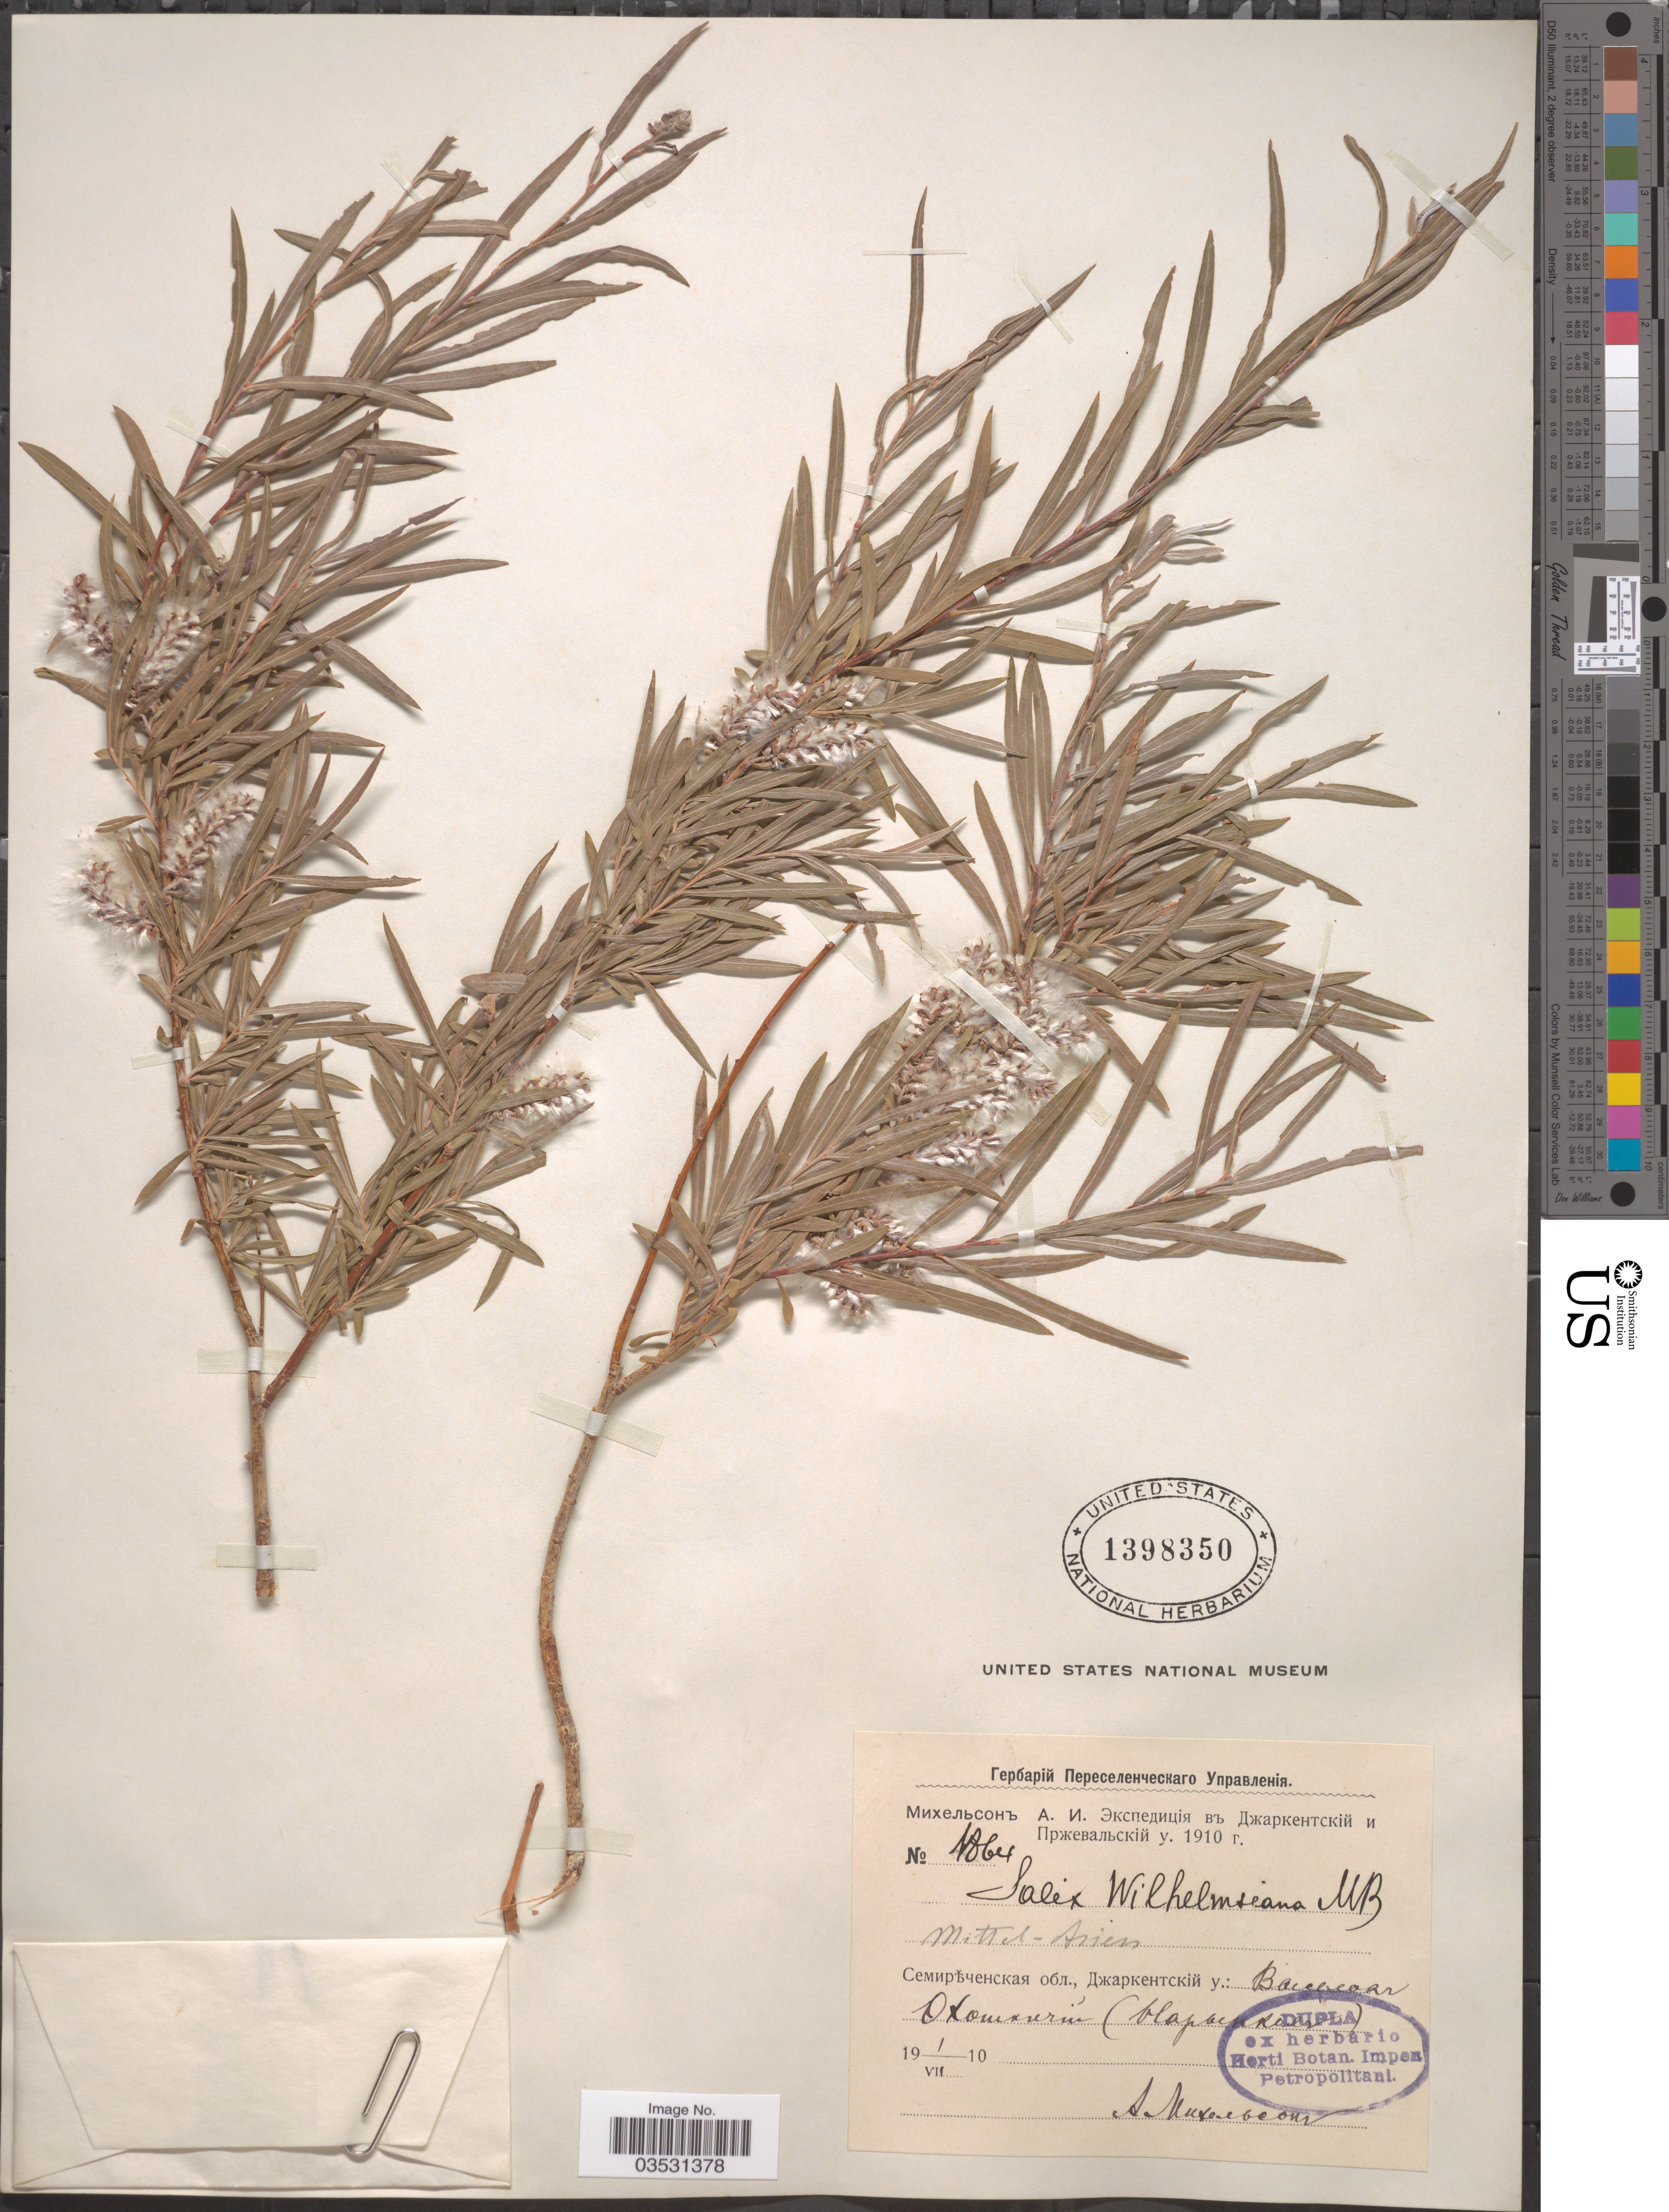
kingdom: Plantae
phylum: Tracheophyta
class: Magnoliopsida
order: Malpighiales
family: Salicaceae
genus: Salix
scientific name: Salix wilhelmsiana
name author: M. Bieb.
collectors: A. Mikhelson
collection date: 1910-07-01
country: Kazakhstan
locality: Okhotnichiy.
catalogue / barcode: US 1398350